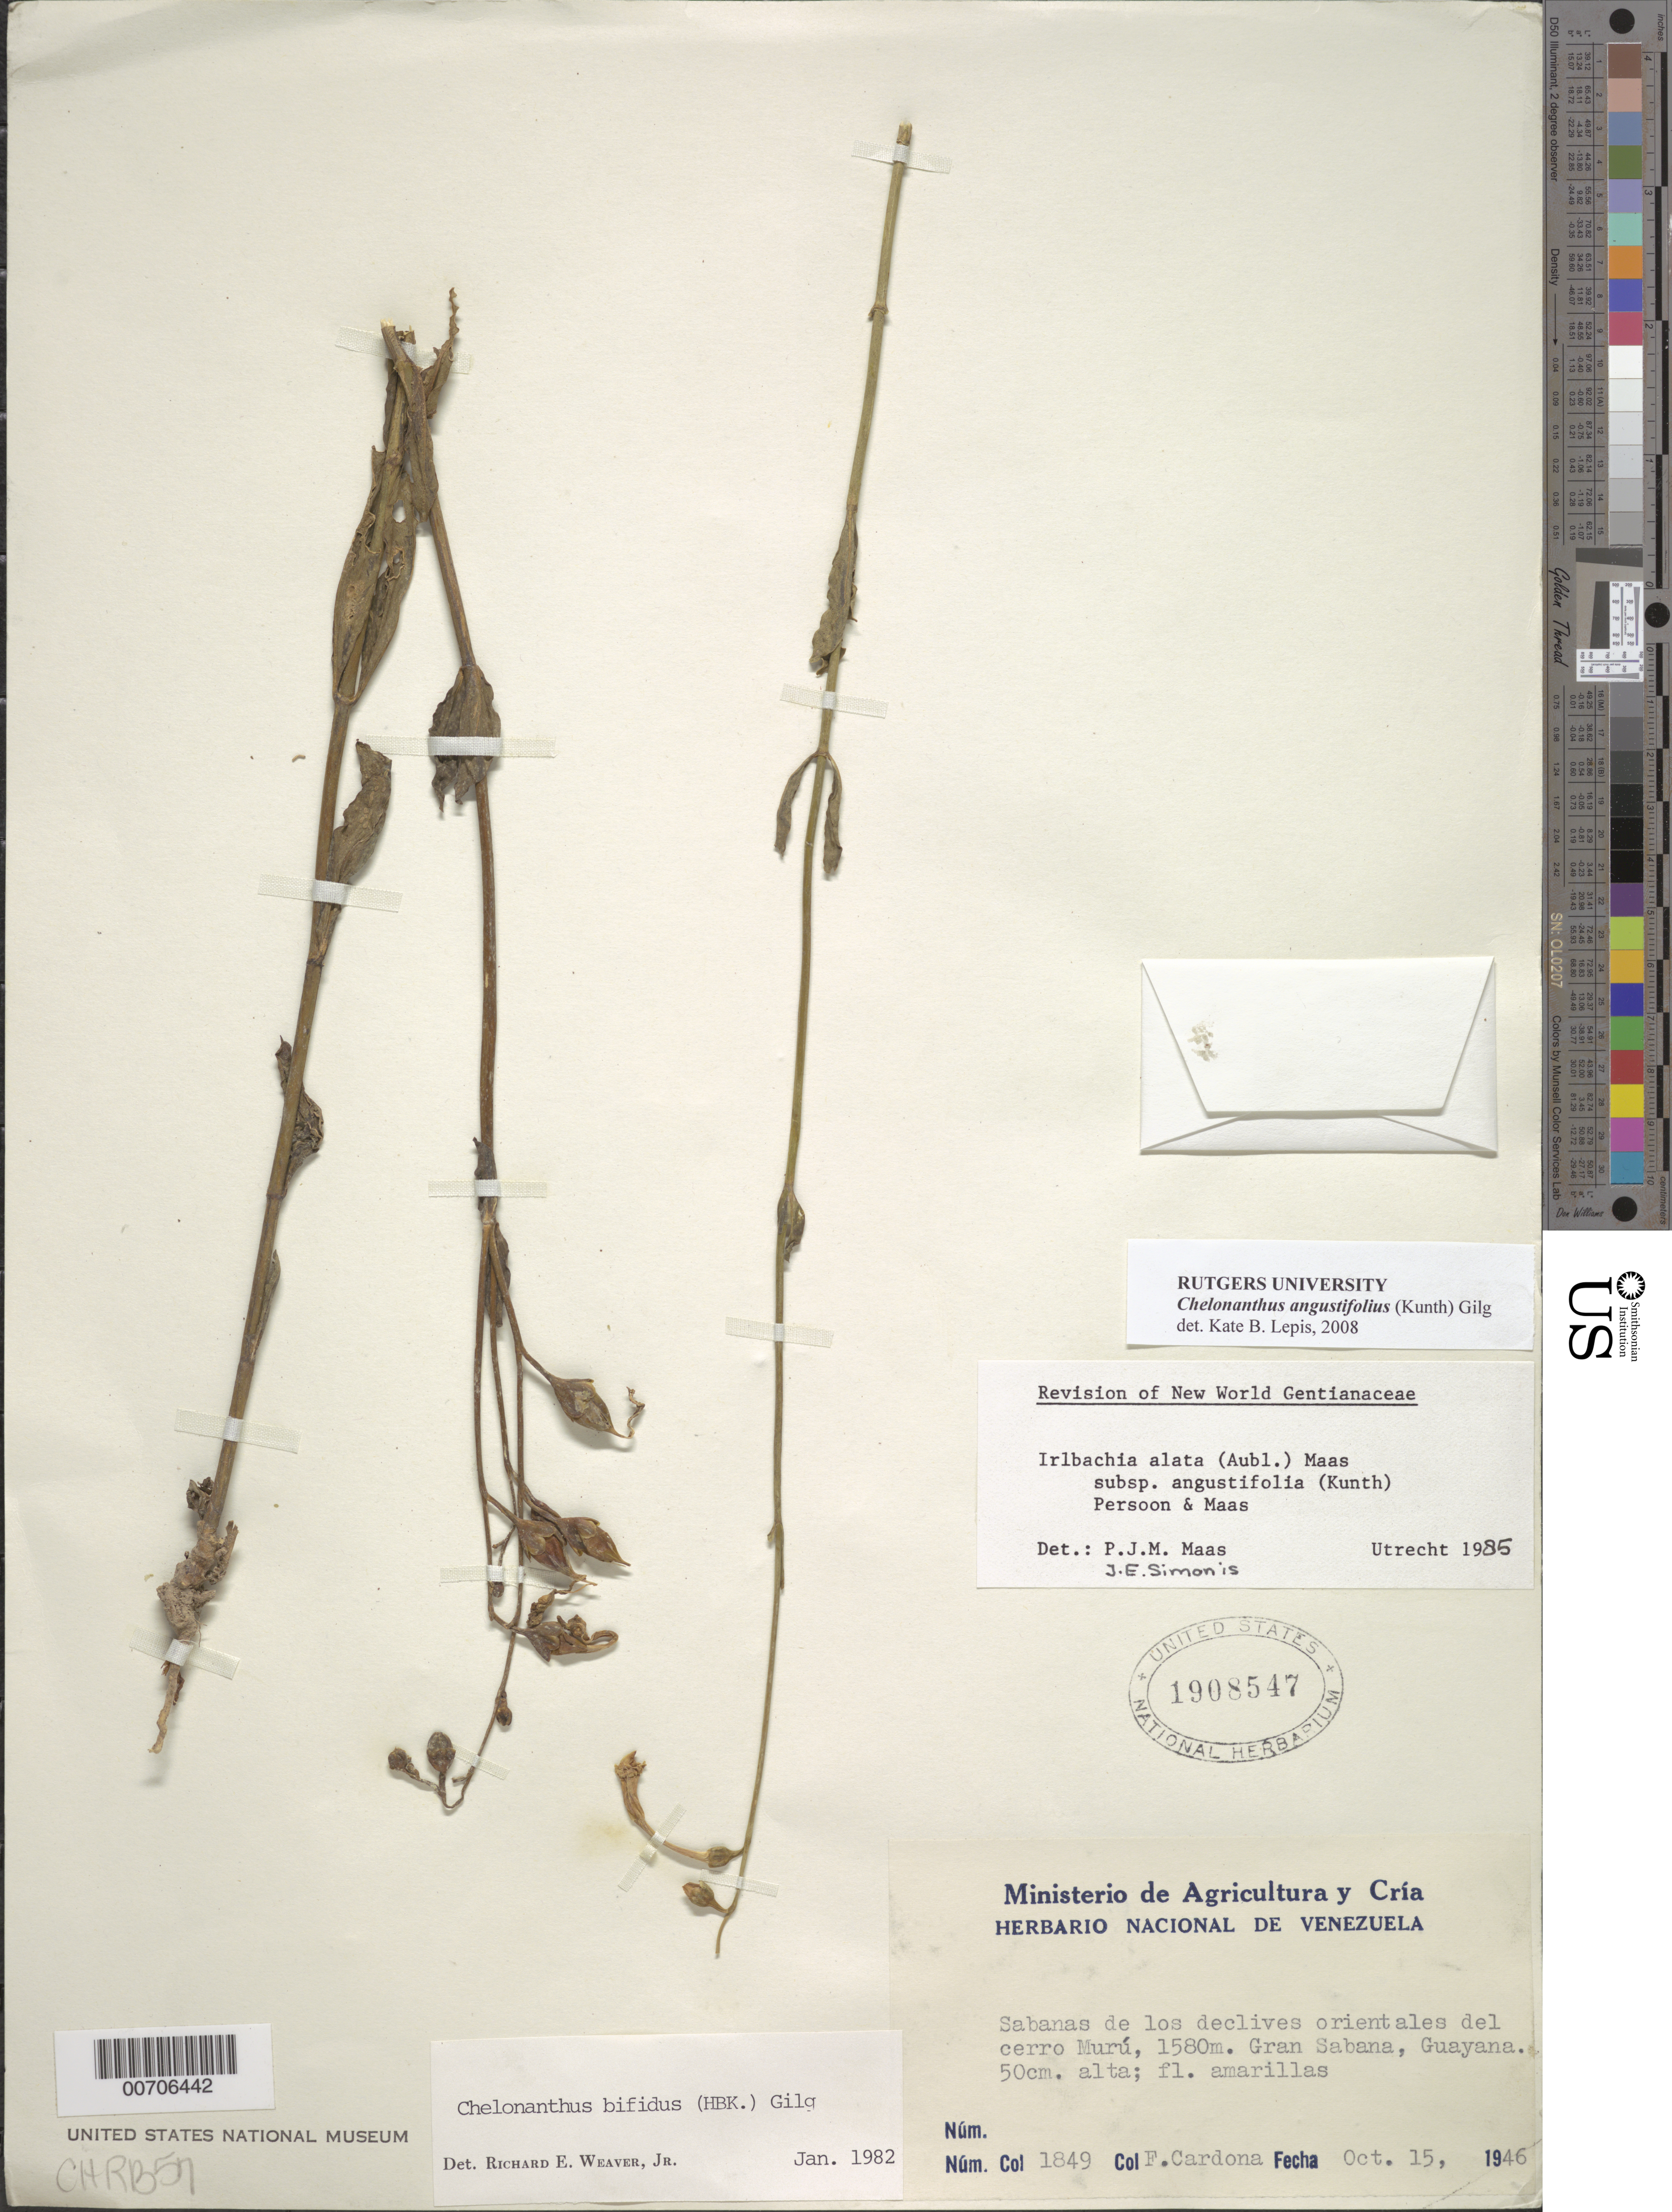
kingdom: Plantae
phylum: Tracheophyta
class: Magnoliopsida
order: Gentianales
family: Gentianaceae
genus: Chelonanthus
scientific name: Chelonanthus angustifolius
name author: (Kunth) Gilg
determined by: Lepis, Kate B.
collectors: F. Cardona Puig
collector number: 1849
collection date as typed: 15-Oct-46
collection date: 1946-10-15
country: Venezuela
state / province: Bolívar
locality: Cerro Murú, Gran Sabana, Guayana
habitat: Sabanas de los declives orientales del cerro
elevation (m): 1580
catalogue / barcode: US 1908547